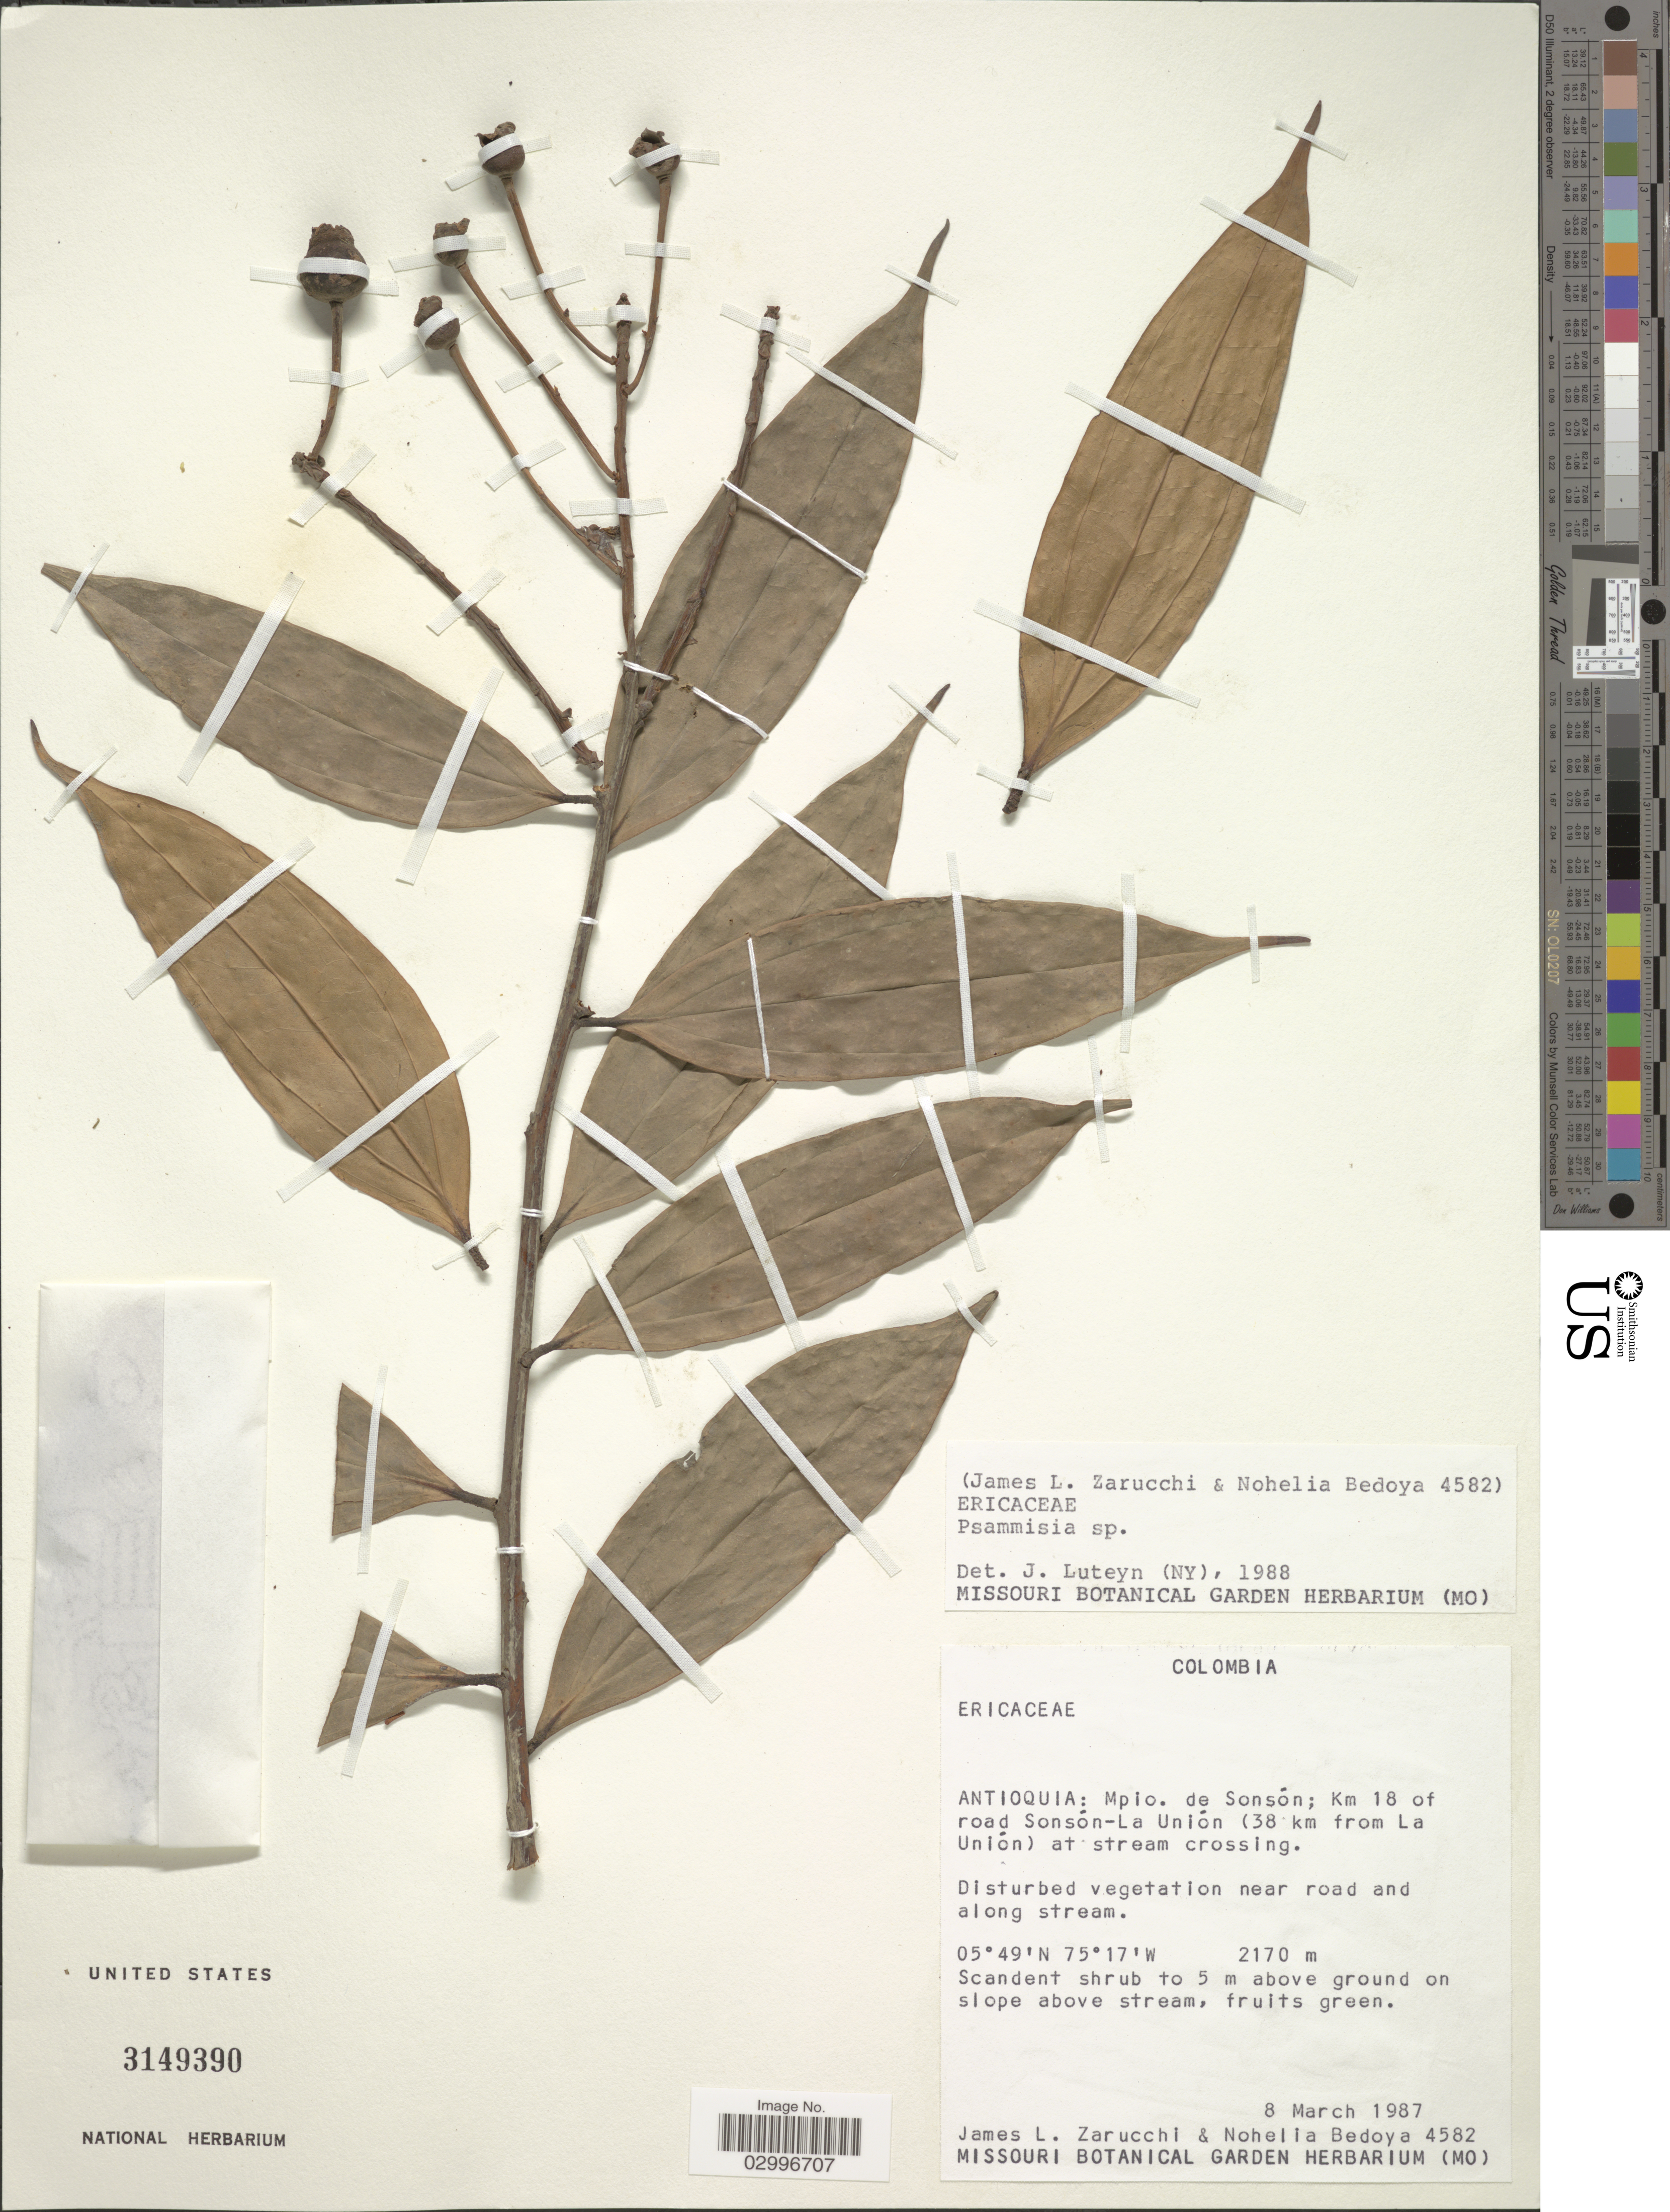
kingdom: Plantae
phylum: Tracheophyta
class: Magnoliopsida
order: Ericales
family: Ericaceae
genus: Psammisia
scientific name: Psammisia sp.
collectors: J. L. Zarucchi & N. Bedoya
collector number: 4582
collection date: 1987-03-08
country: Colombia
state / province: Antioquia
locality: Mpio. de Sonsón; Km 18 of road Sonsón-La Union (38 km from La Unión) at stream crossing.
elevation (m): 2170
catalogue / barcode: US 3149390